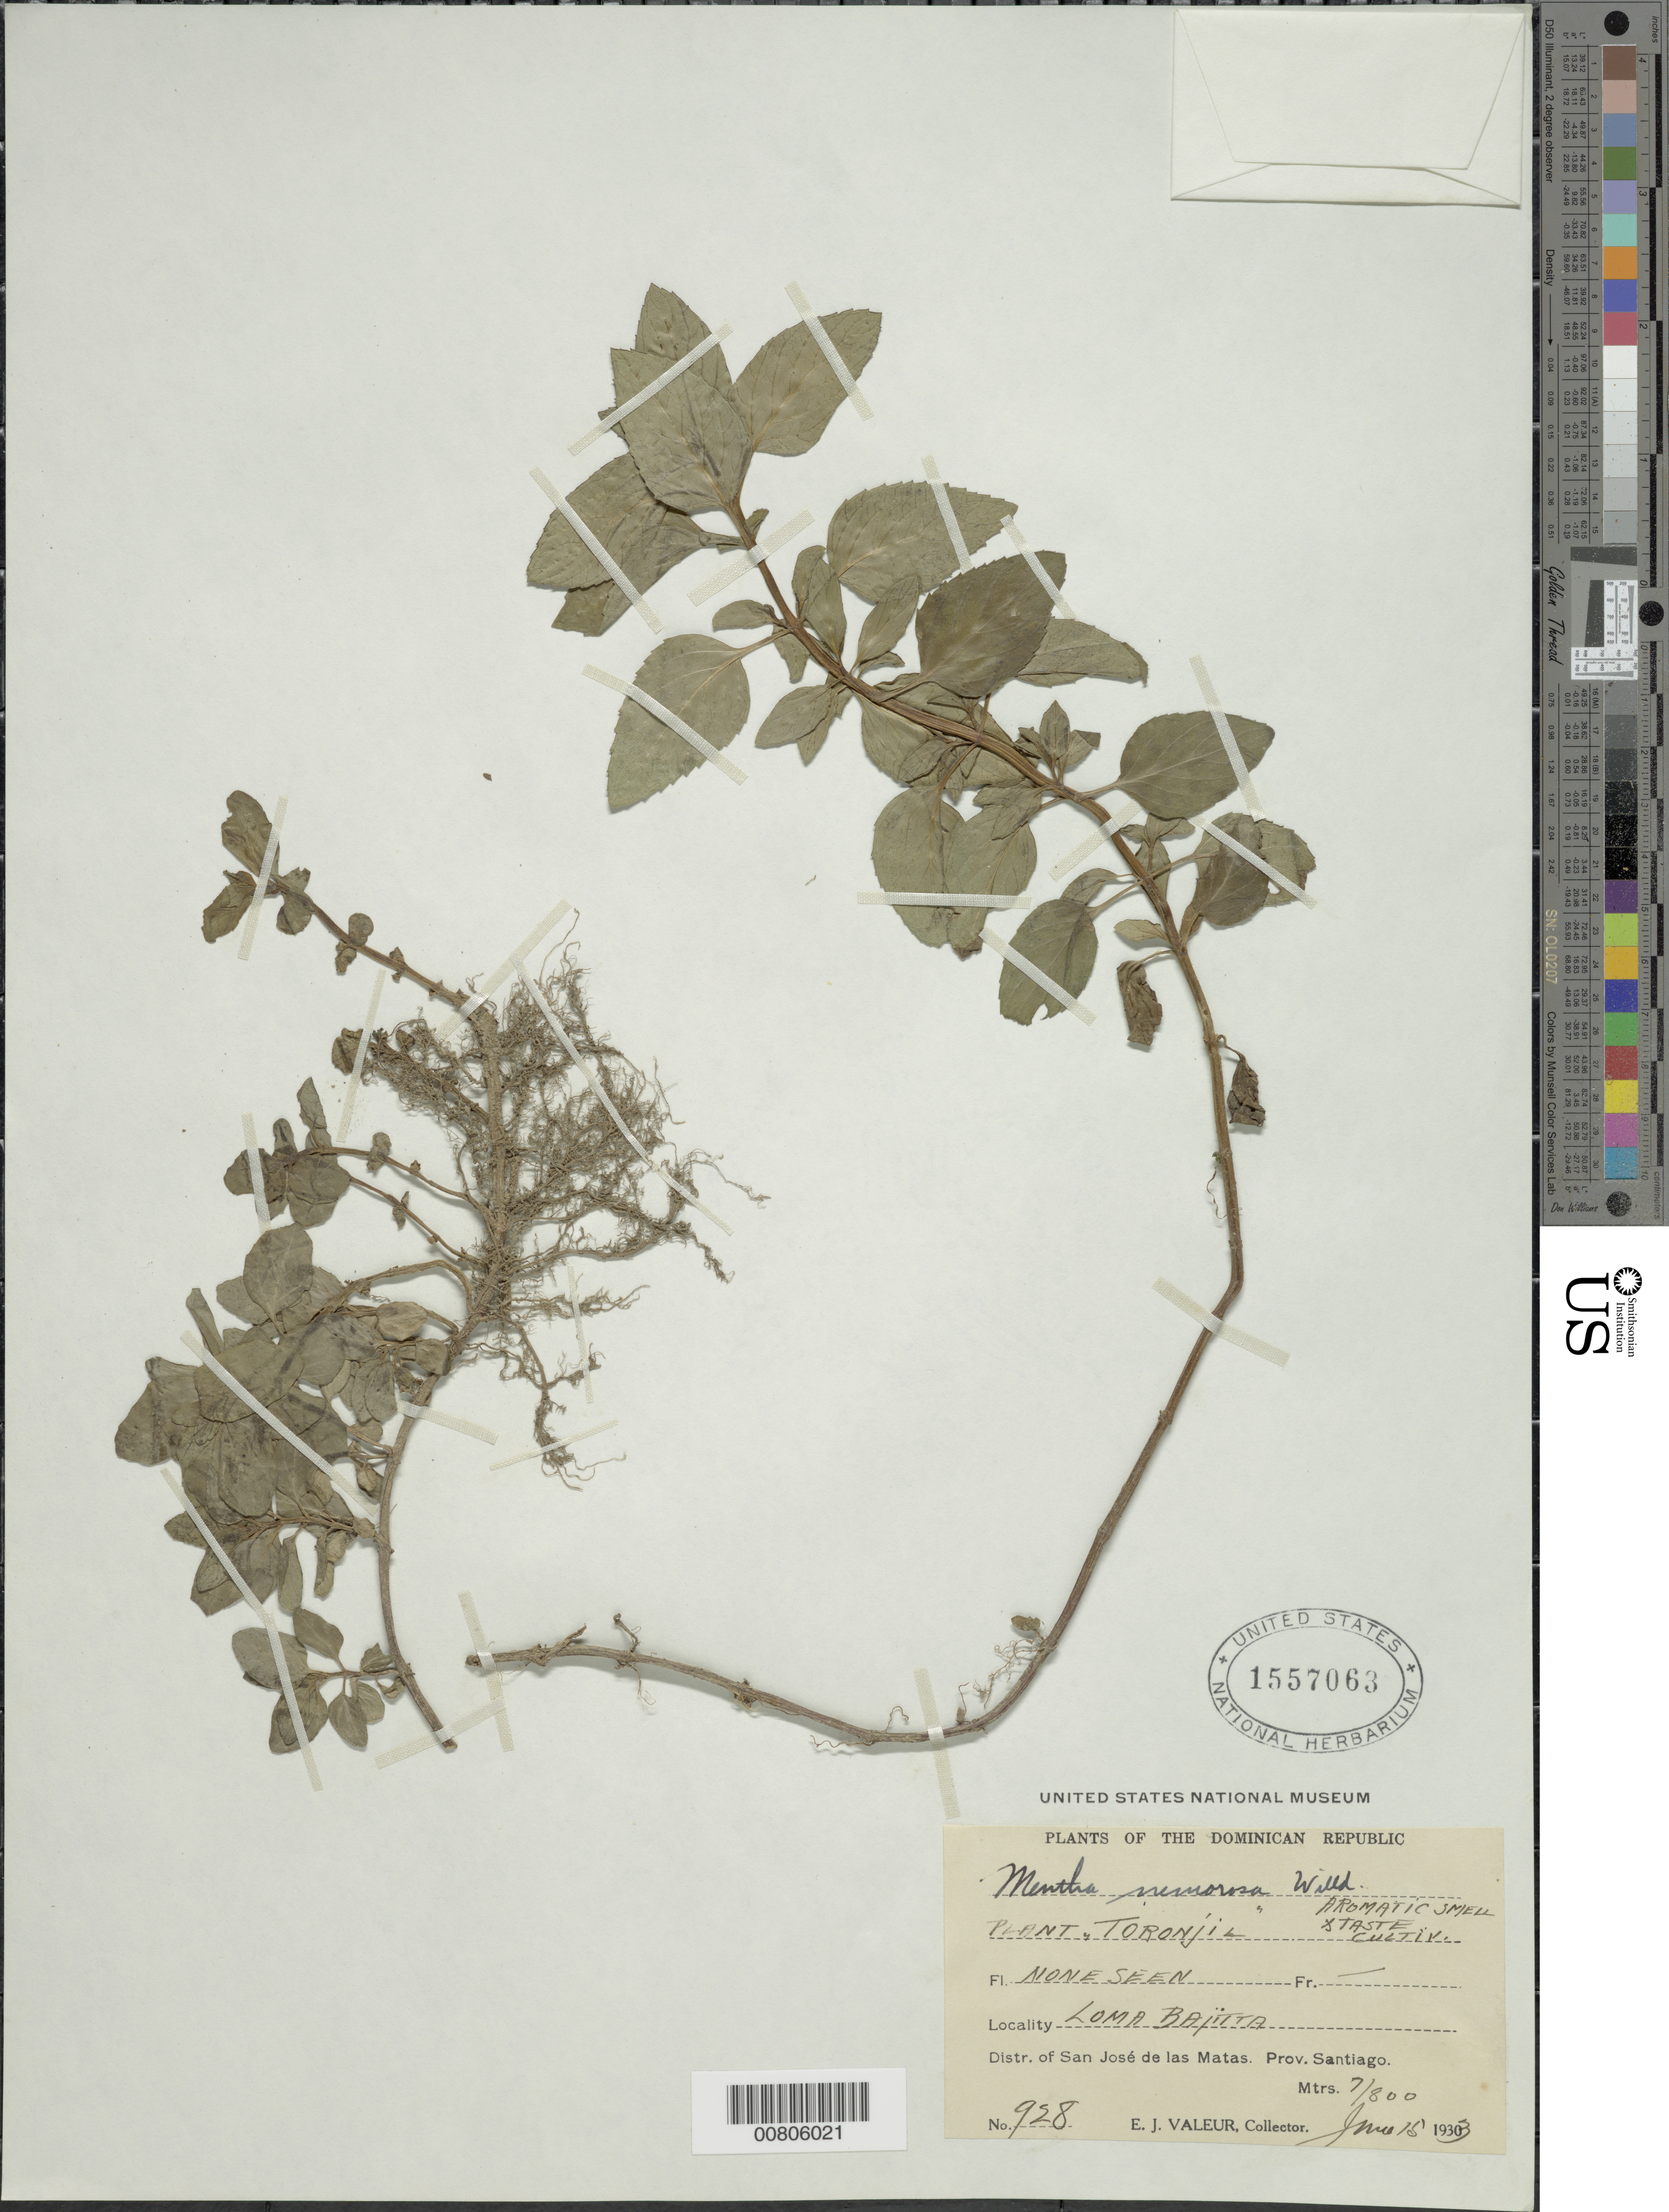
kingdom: Plantae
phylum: Tracheophyta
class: Magnoliopsida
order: Lamiales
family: Lamiaceae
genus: Mentha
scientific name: Mentha x villosa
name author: Huds.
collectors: E. Valeur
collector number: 928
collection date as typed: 15 Jun 1903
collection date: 1903-06-15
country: Dominican Republic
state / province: Santiago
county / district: San José de las Matas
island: Hispaniola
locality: Loma Bajitta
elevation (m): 700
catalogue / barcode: US 1557063